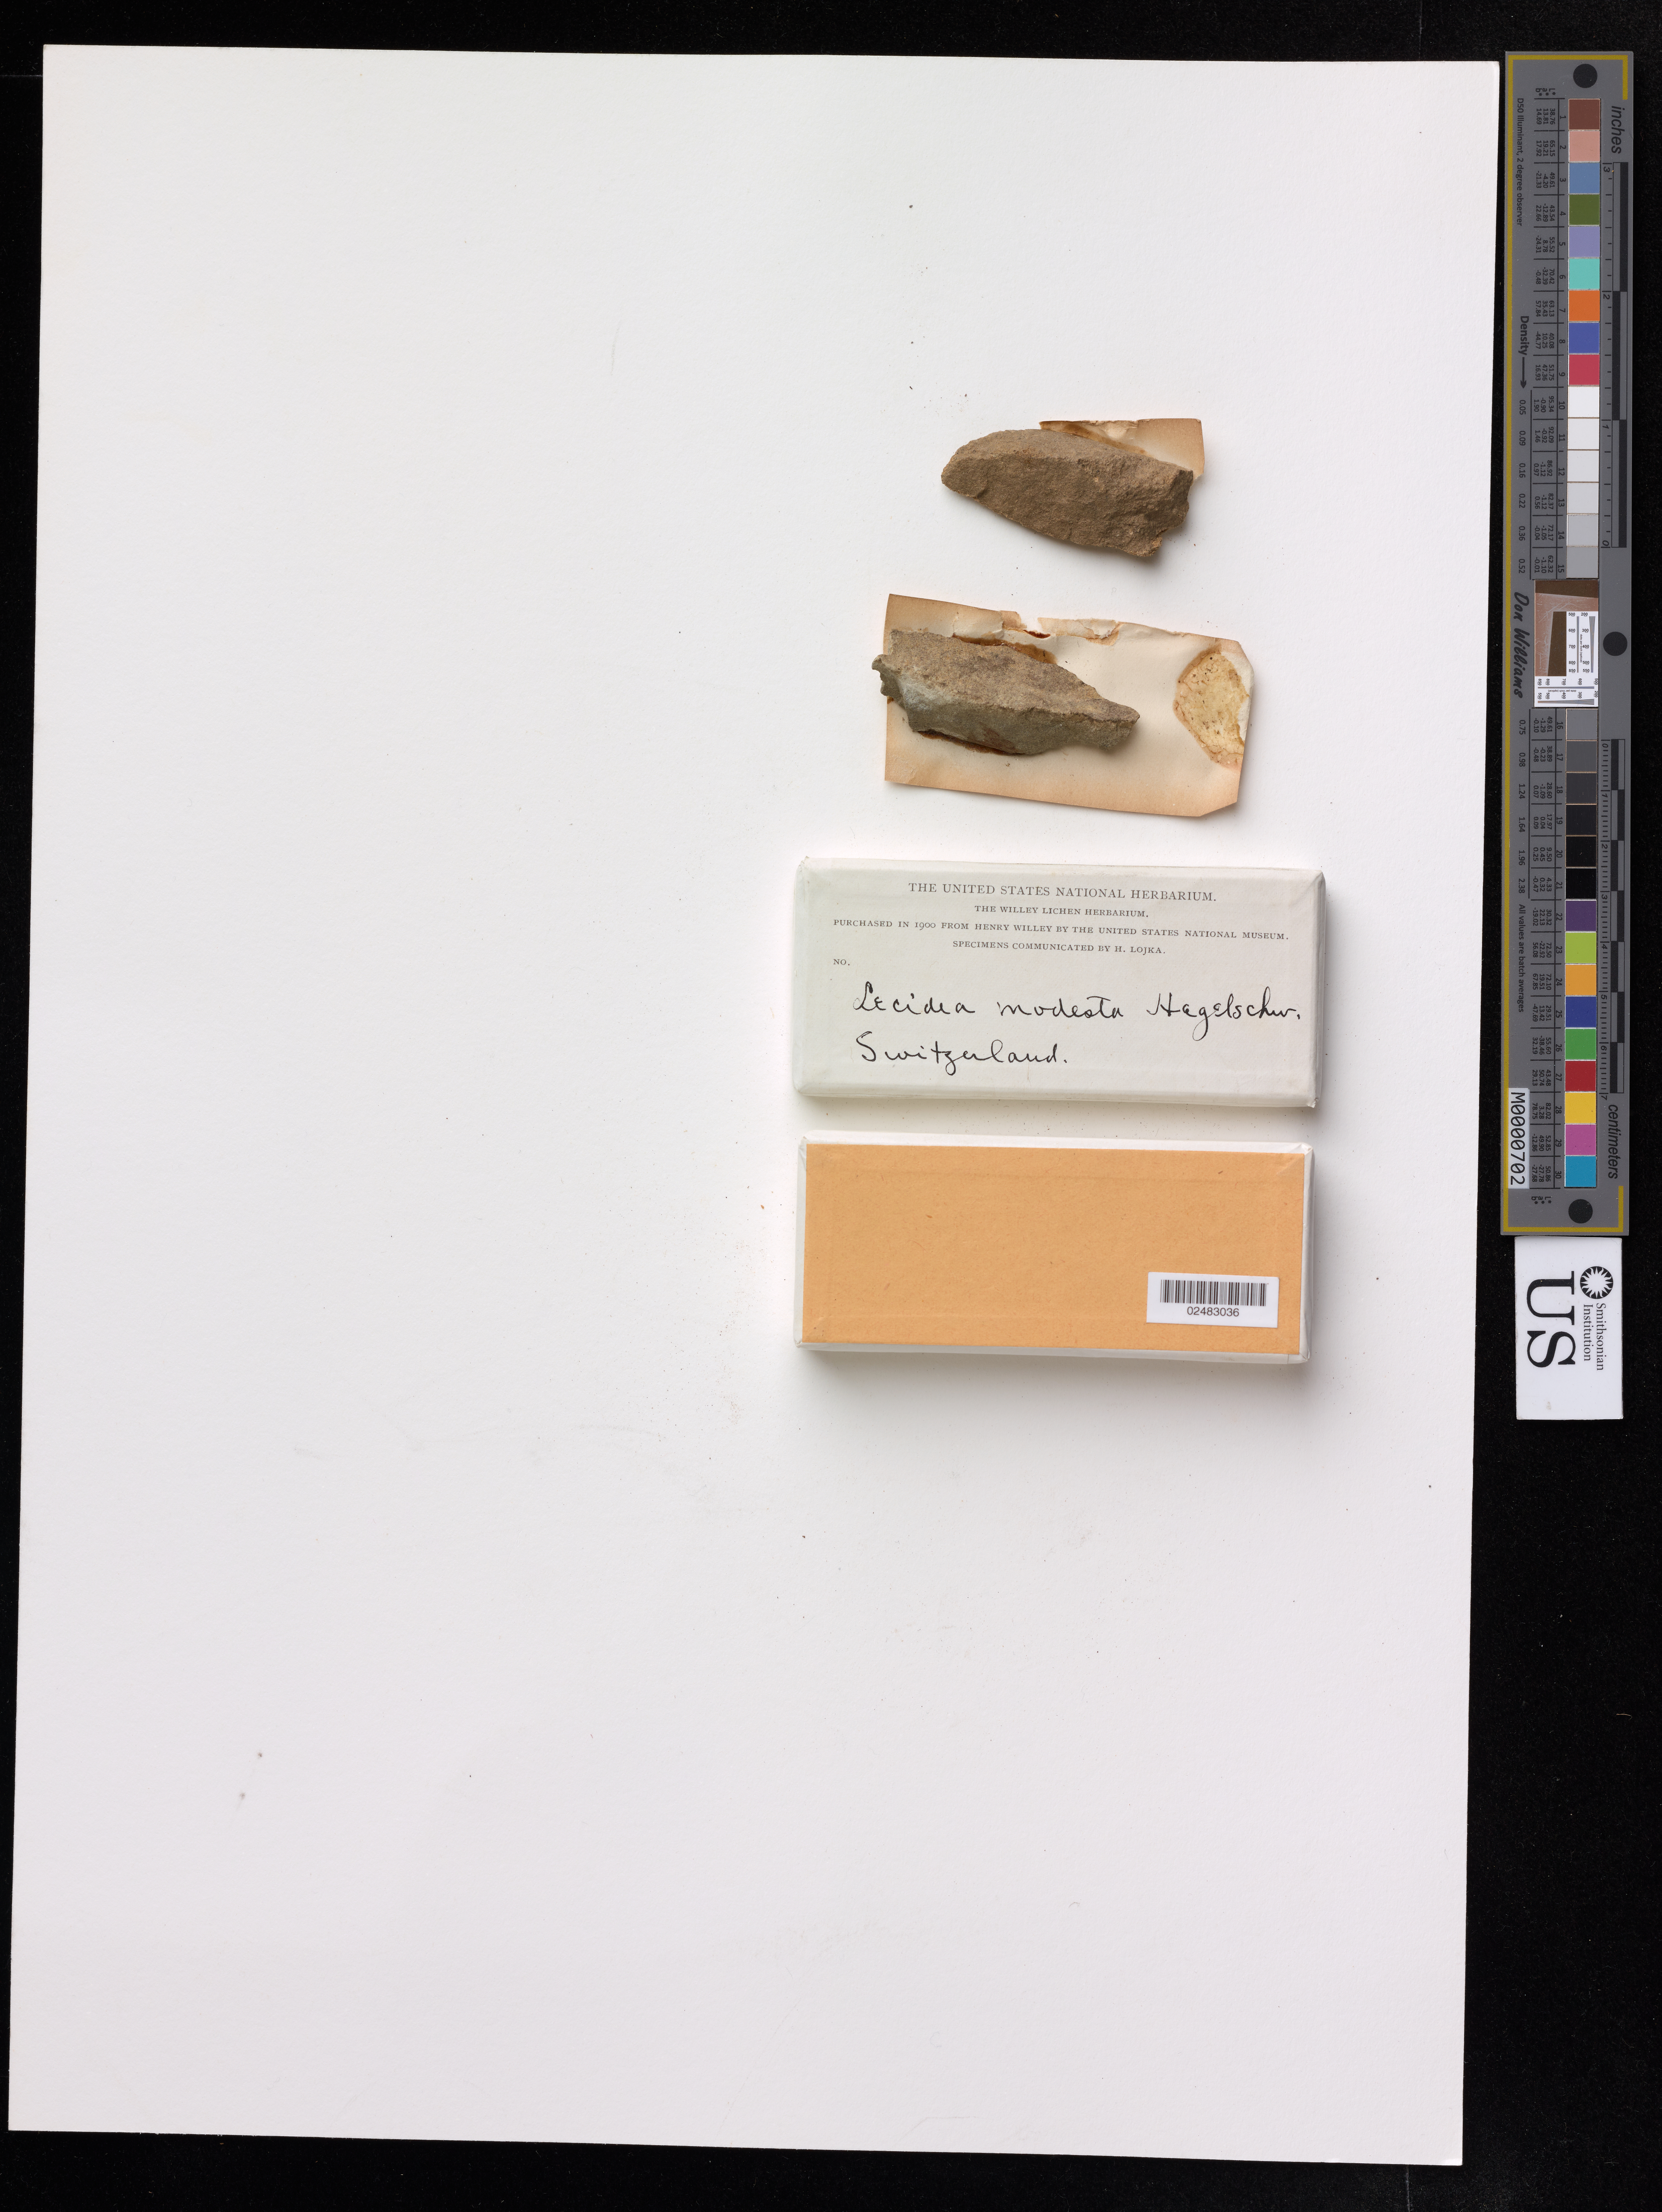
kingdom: Fungi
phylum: Ascomycota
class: Lecanoromycetes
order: Lecideales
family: Lecideaceae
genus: Lecidea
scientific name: Lecidea modesta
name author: Hegetschw.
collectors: C. Hegetschweiler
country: Switzerland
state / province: Zurich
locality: Ad lapides humi jacentes prope Gossau (Zurich)